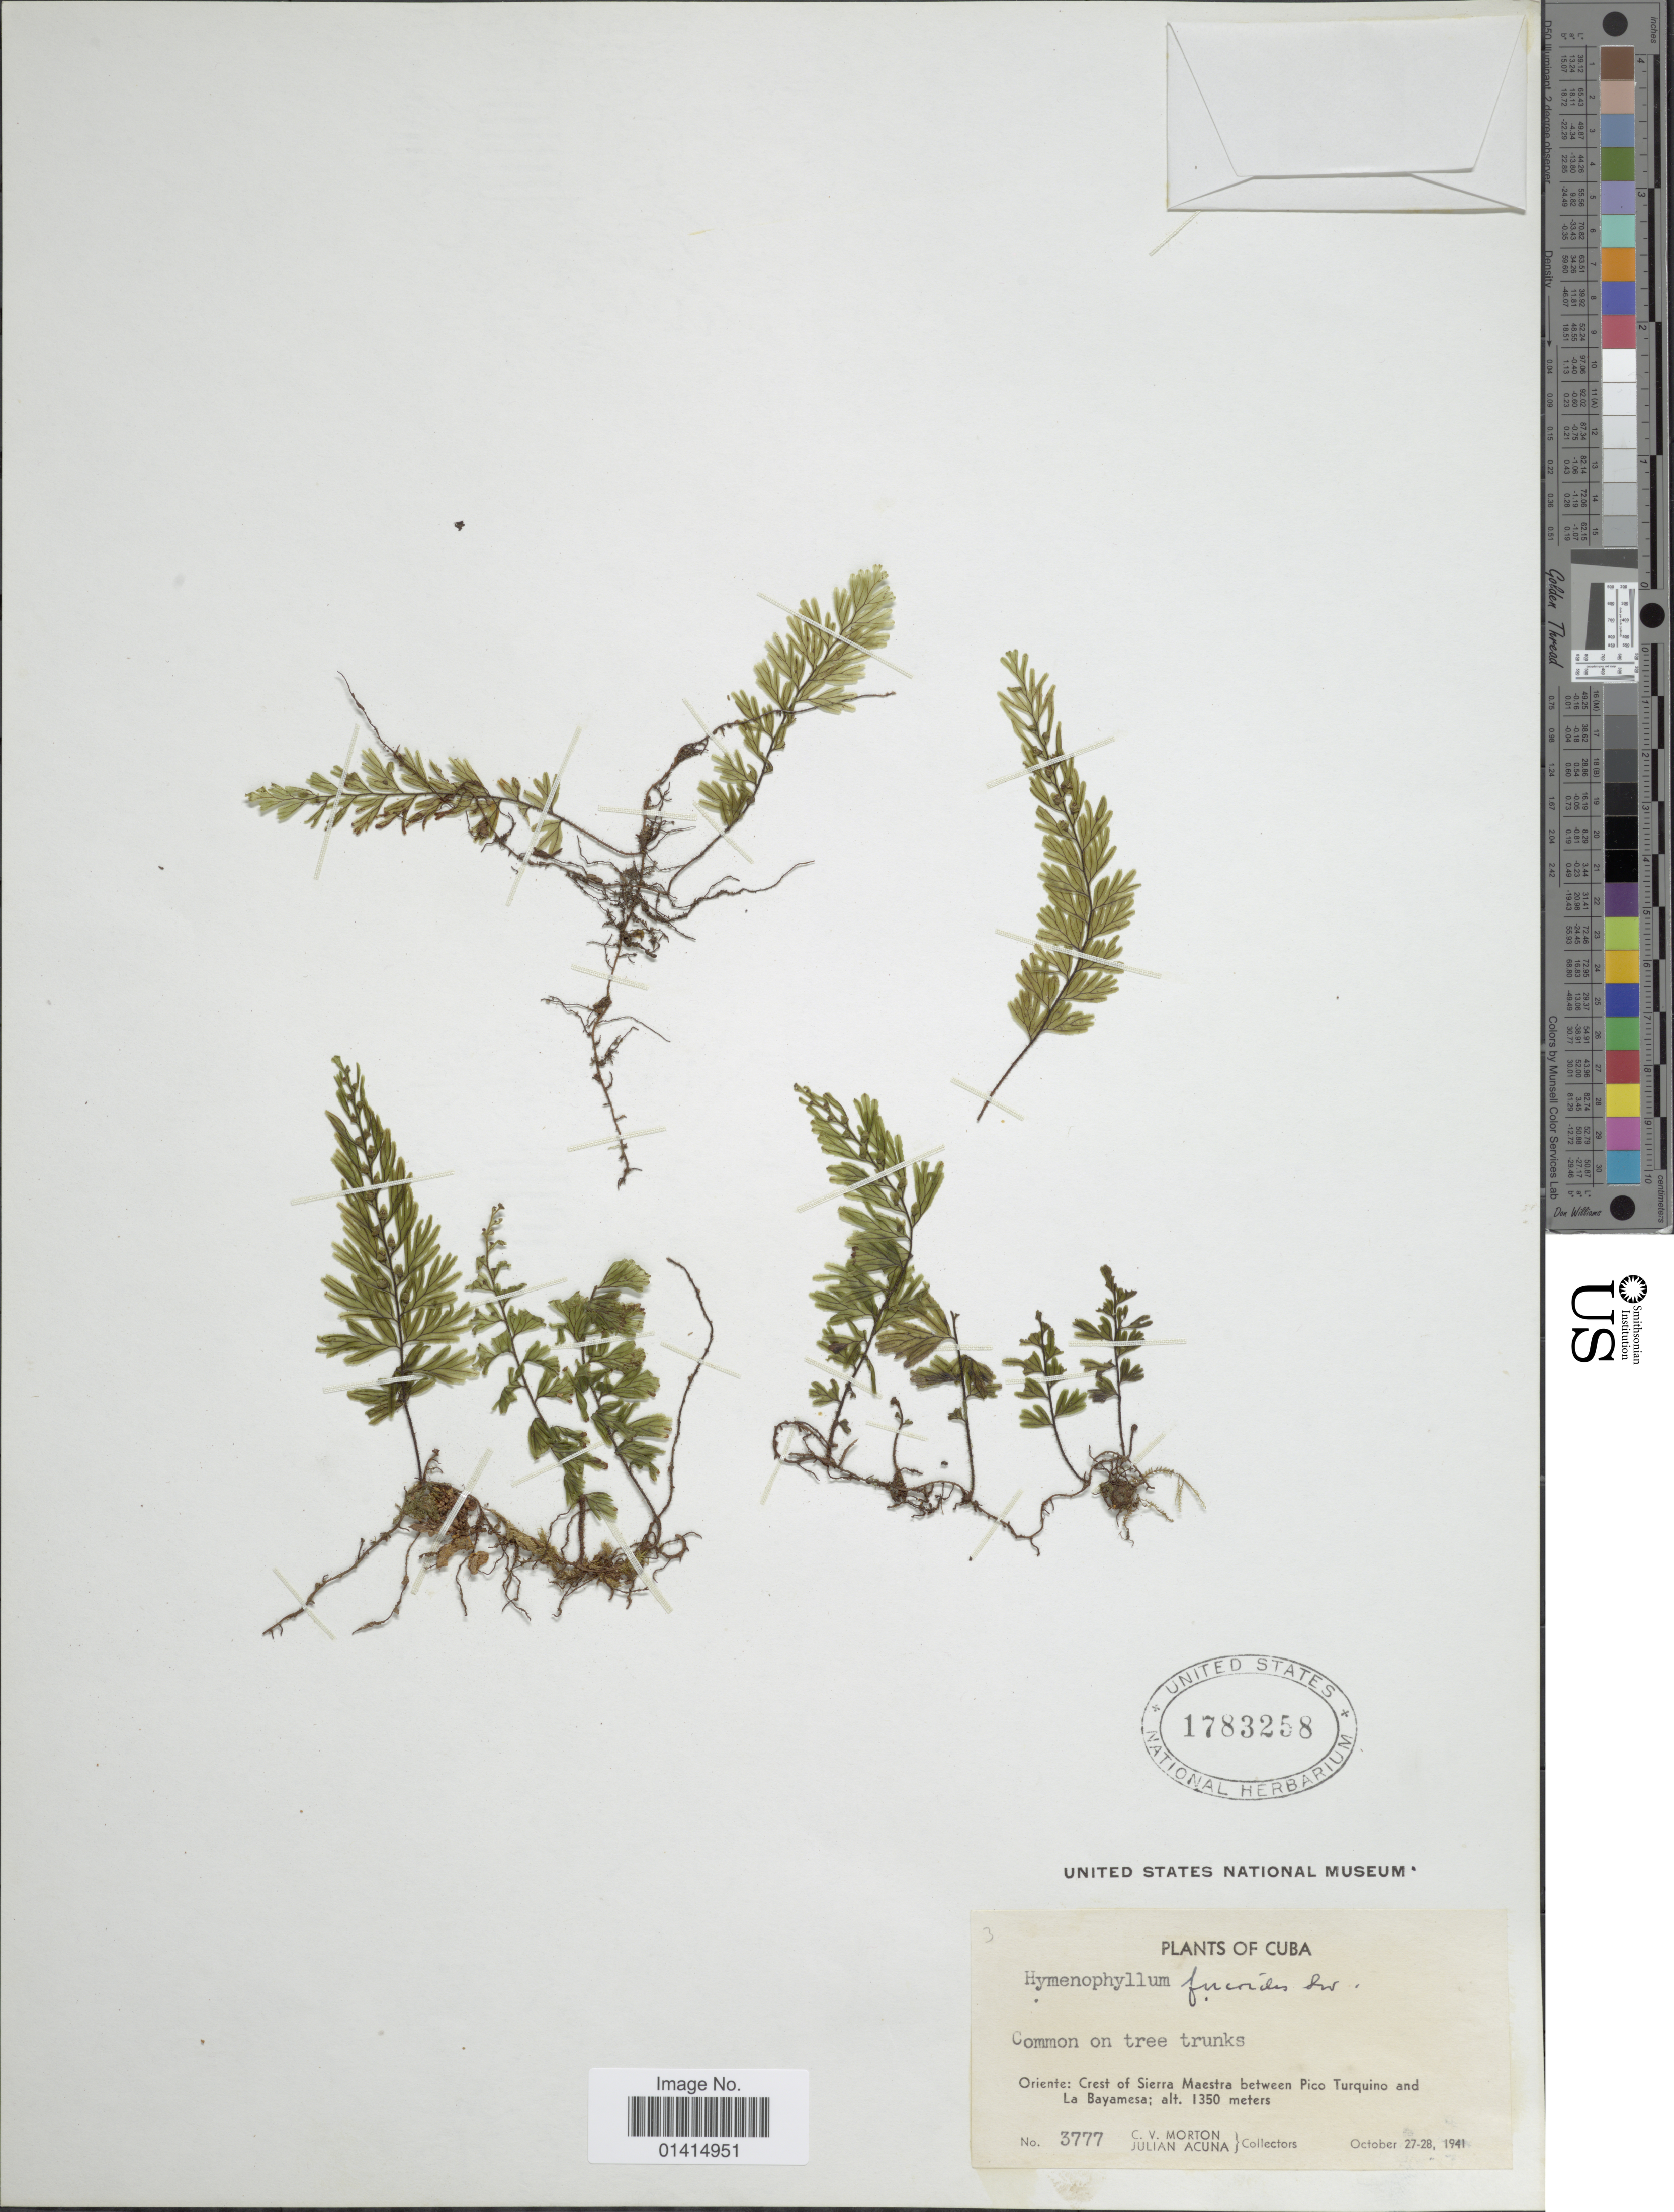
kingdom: Plantae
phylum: Tracheophyta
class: Polypodiopsida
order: Hymenophyllales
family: Hymenophyllaceae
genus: Hymenophyllum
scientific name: Hymenophyllum fucoides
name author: (Sw.) Sw.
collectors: C. V. Morton & J. B. Acuña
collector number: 3777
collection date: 1941-10-27/1941-10-28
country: Cuba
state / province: Oriente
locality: Oriente: Crest of Sierra Maestra between Pico Turquino and La Bayamesa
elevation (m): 1350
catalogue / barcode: US 1783258